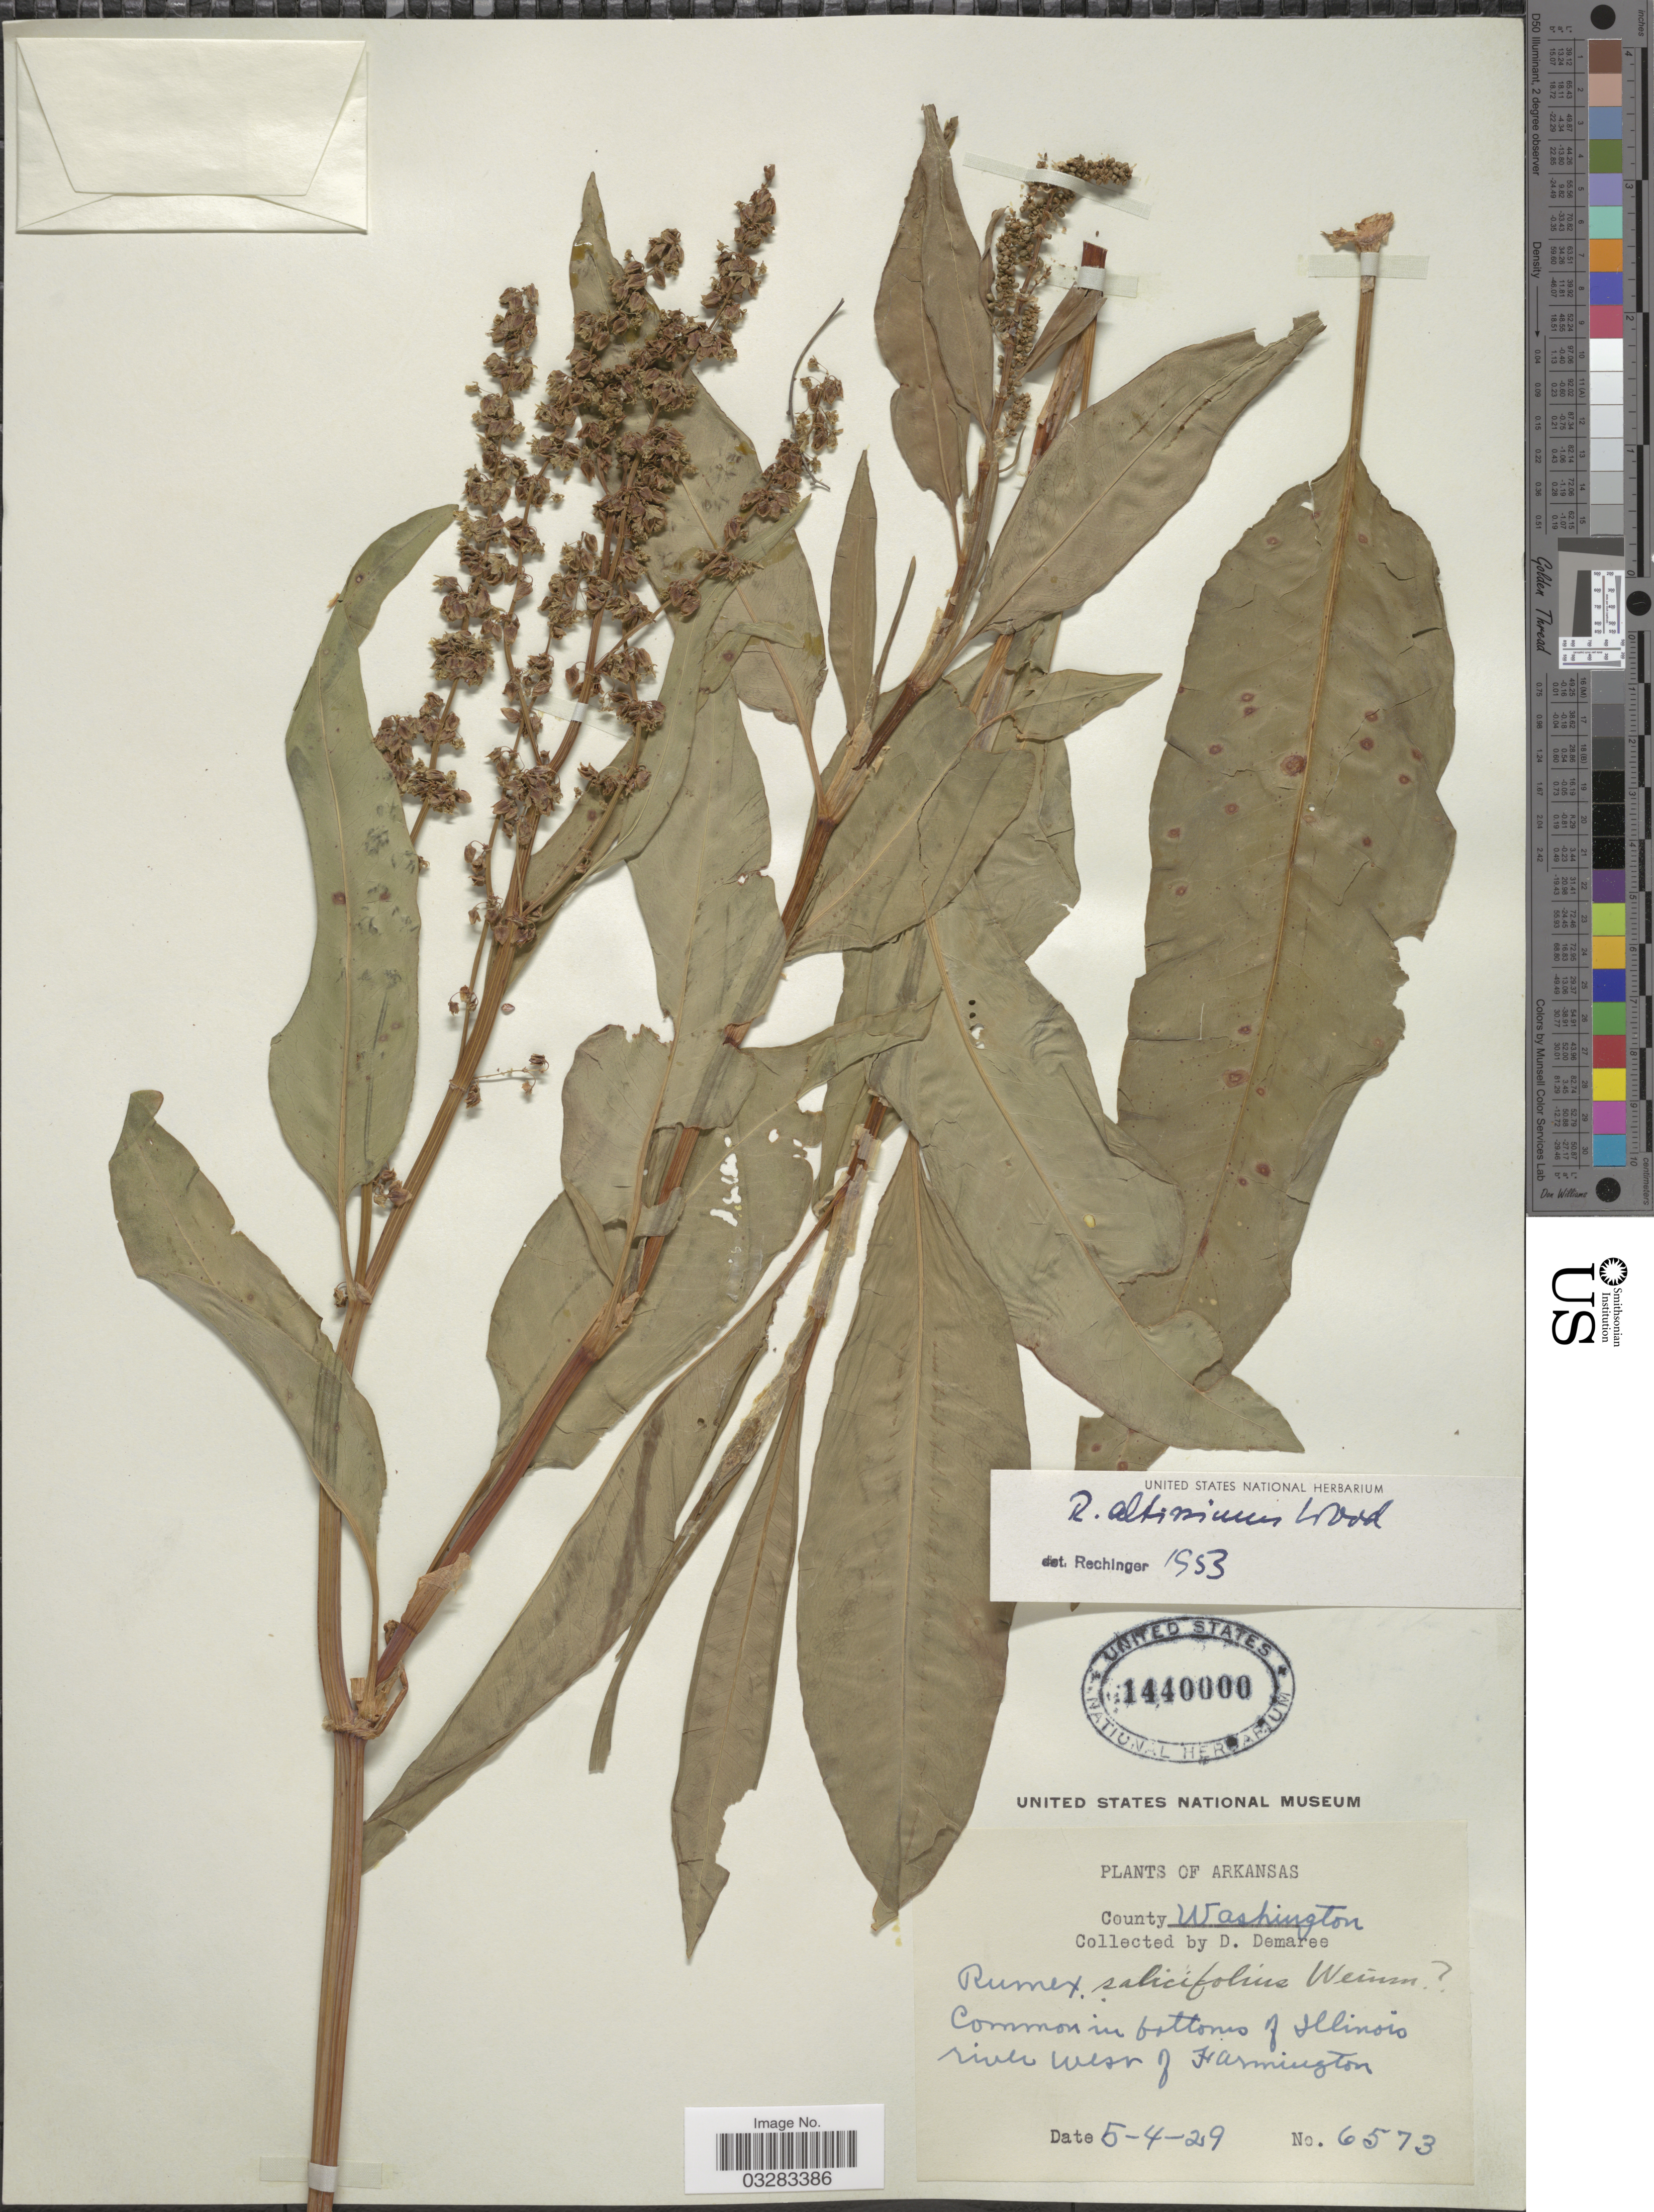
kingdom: Plantae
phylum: Tracheophyta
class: Magnoliopsida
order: Caryophyllales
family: Polygonaceae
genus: Rumex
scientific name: Rumex altissimus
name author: Alph. Wood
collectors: D. Demaree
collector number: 6573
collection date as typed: Transcribed d/m/y: 4/5/29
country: United States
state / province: Arkansas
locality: County Washington. Common in bottoms of Illinois river west of Harmington.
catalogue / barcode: US 1440000